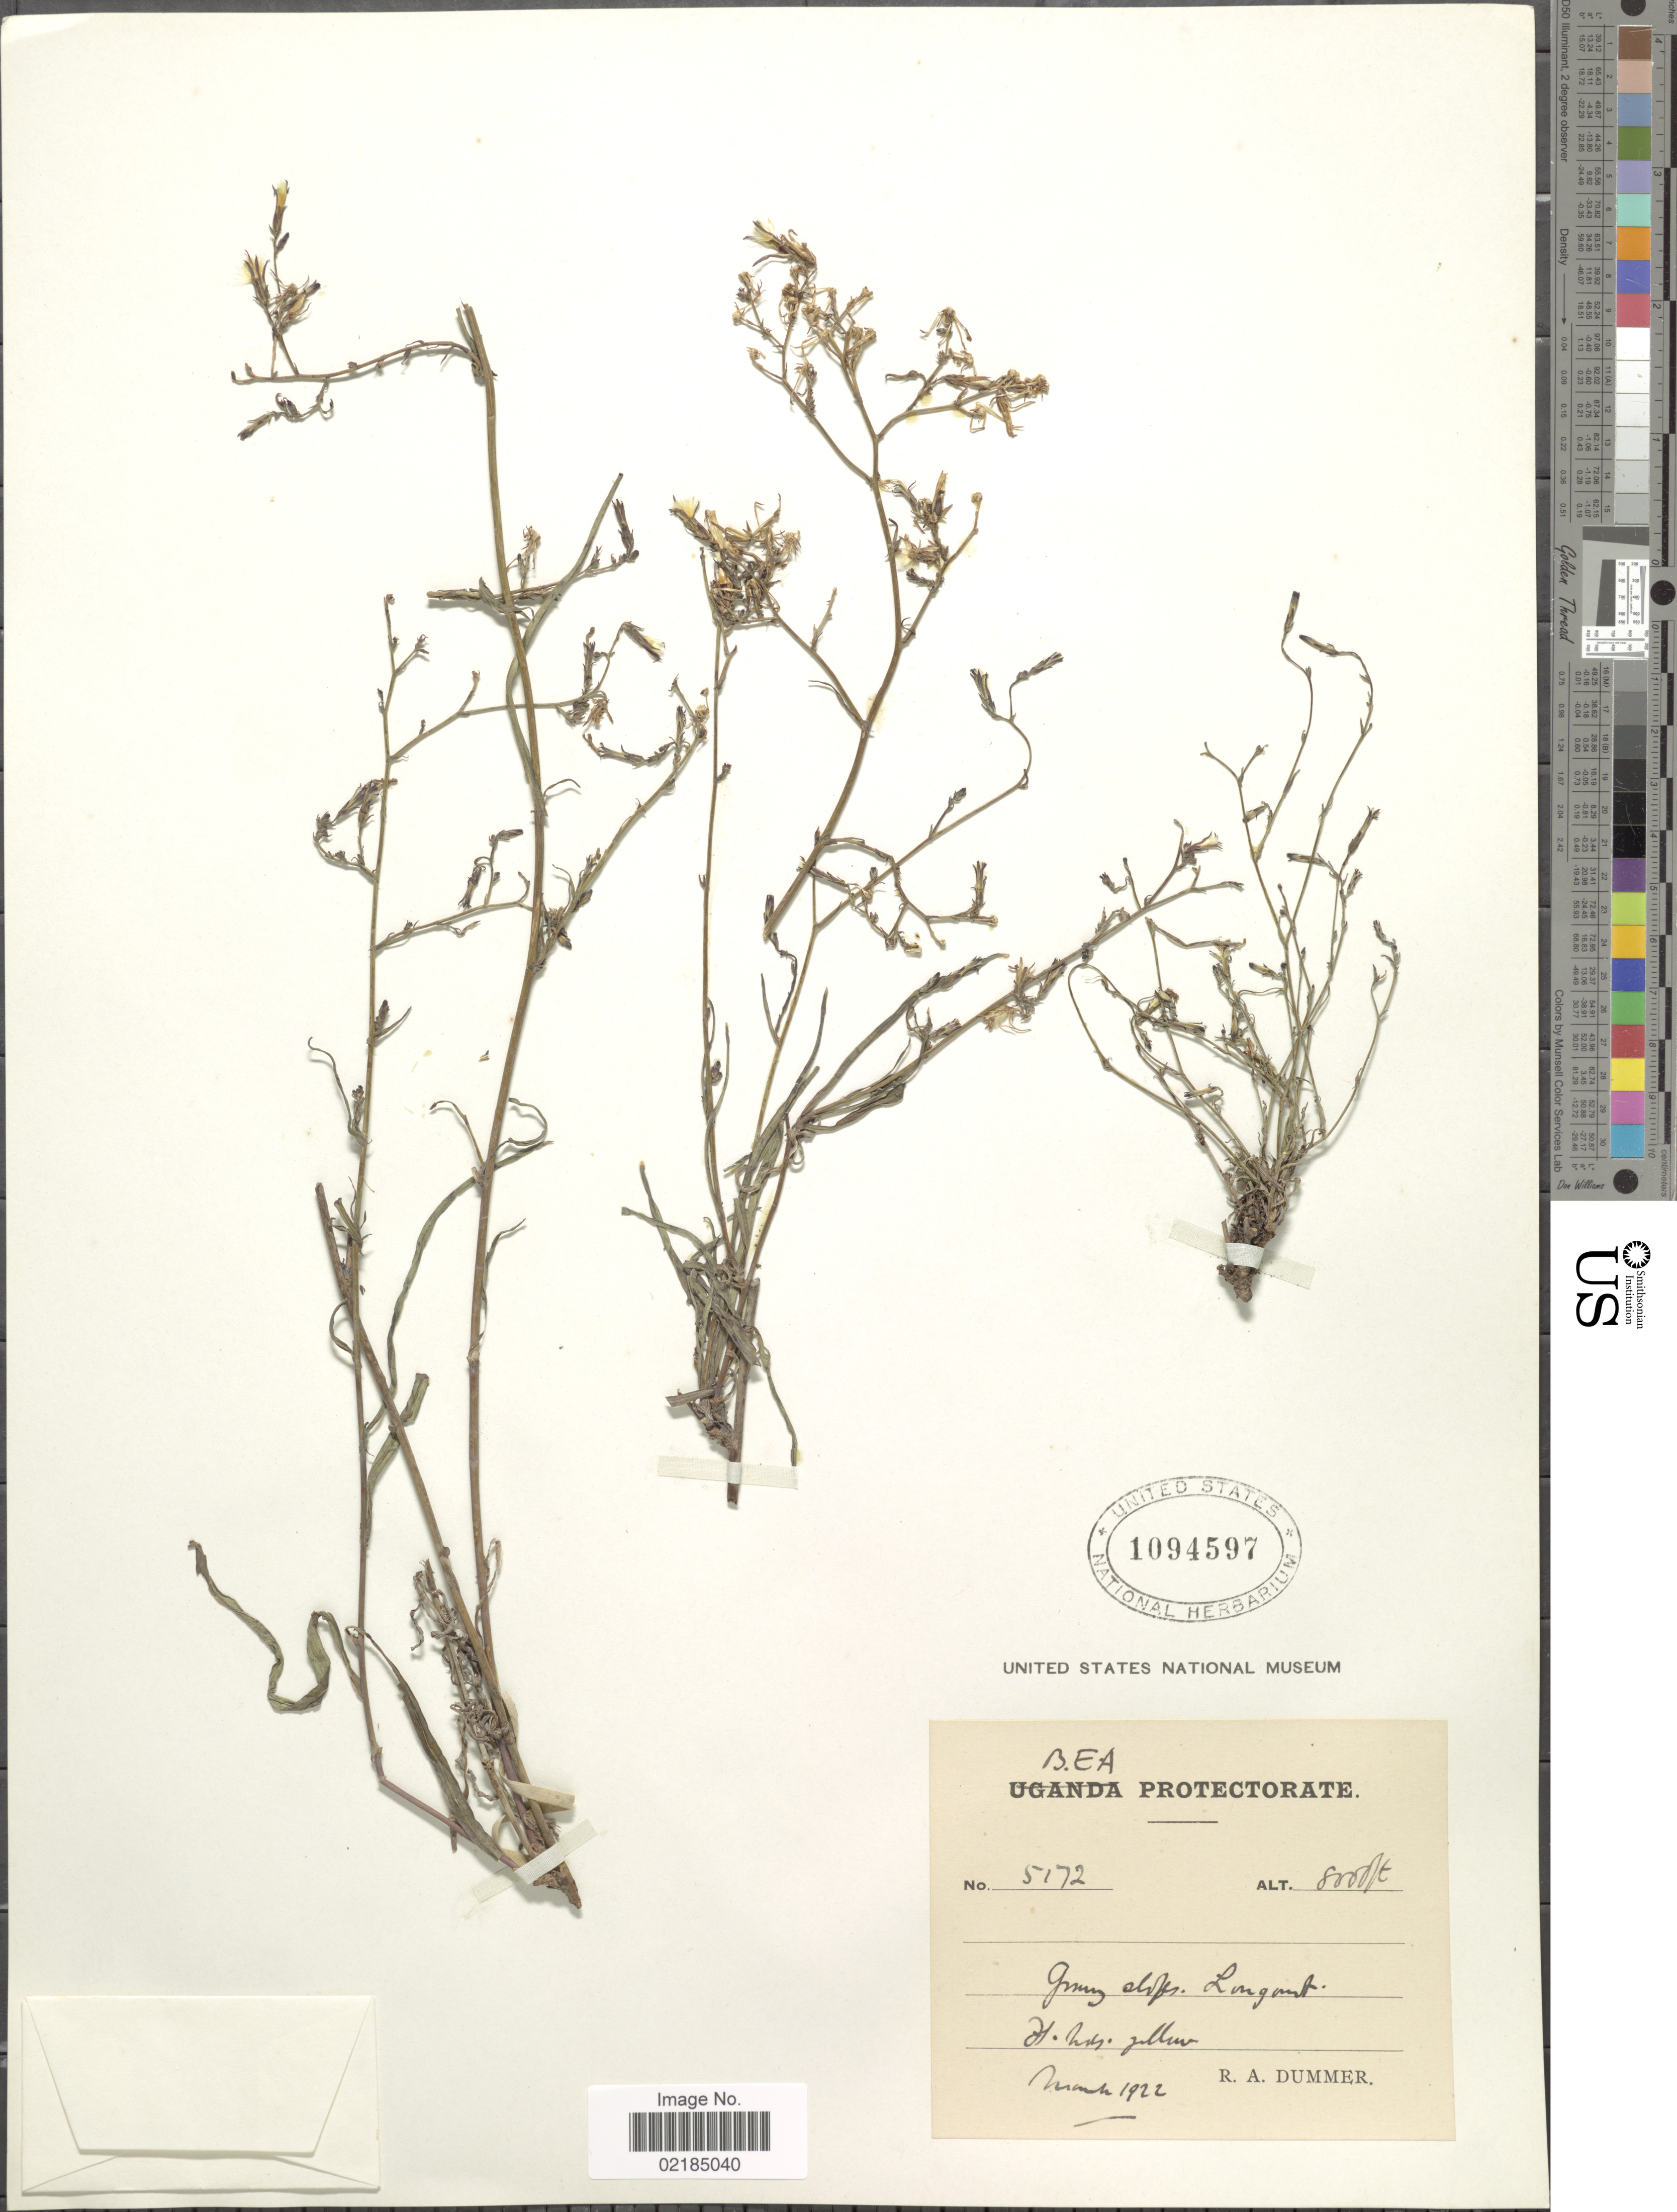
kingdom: Plantae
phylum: Tracheophyta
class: Magnoliopsida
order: Asterales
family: Asteraceae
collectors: R. Dümmer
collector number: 5172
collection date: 1922-03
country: Kenya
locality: Grassy slopes. Longmont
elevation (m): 2438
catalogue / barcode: US 1094597